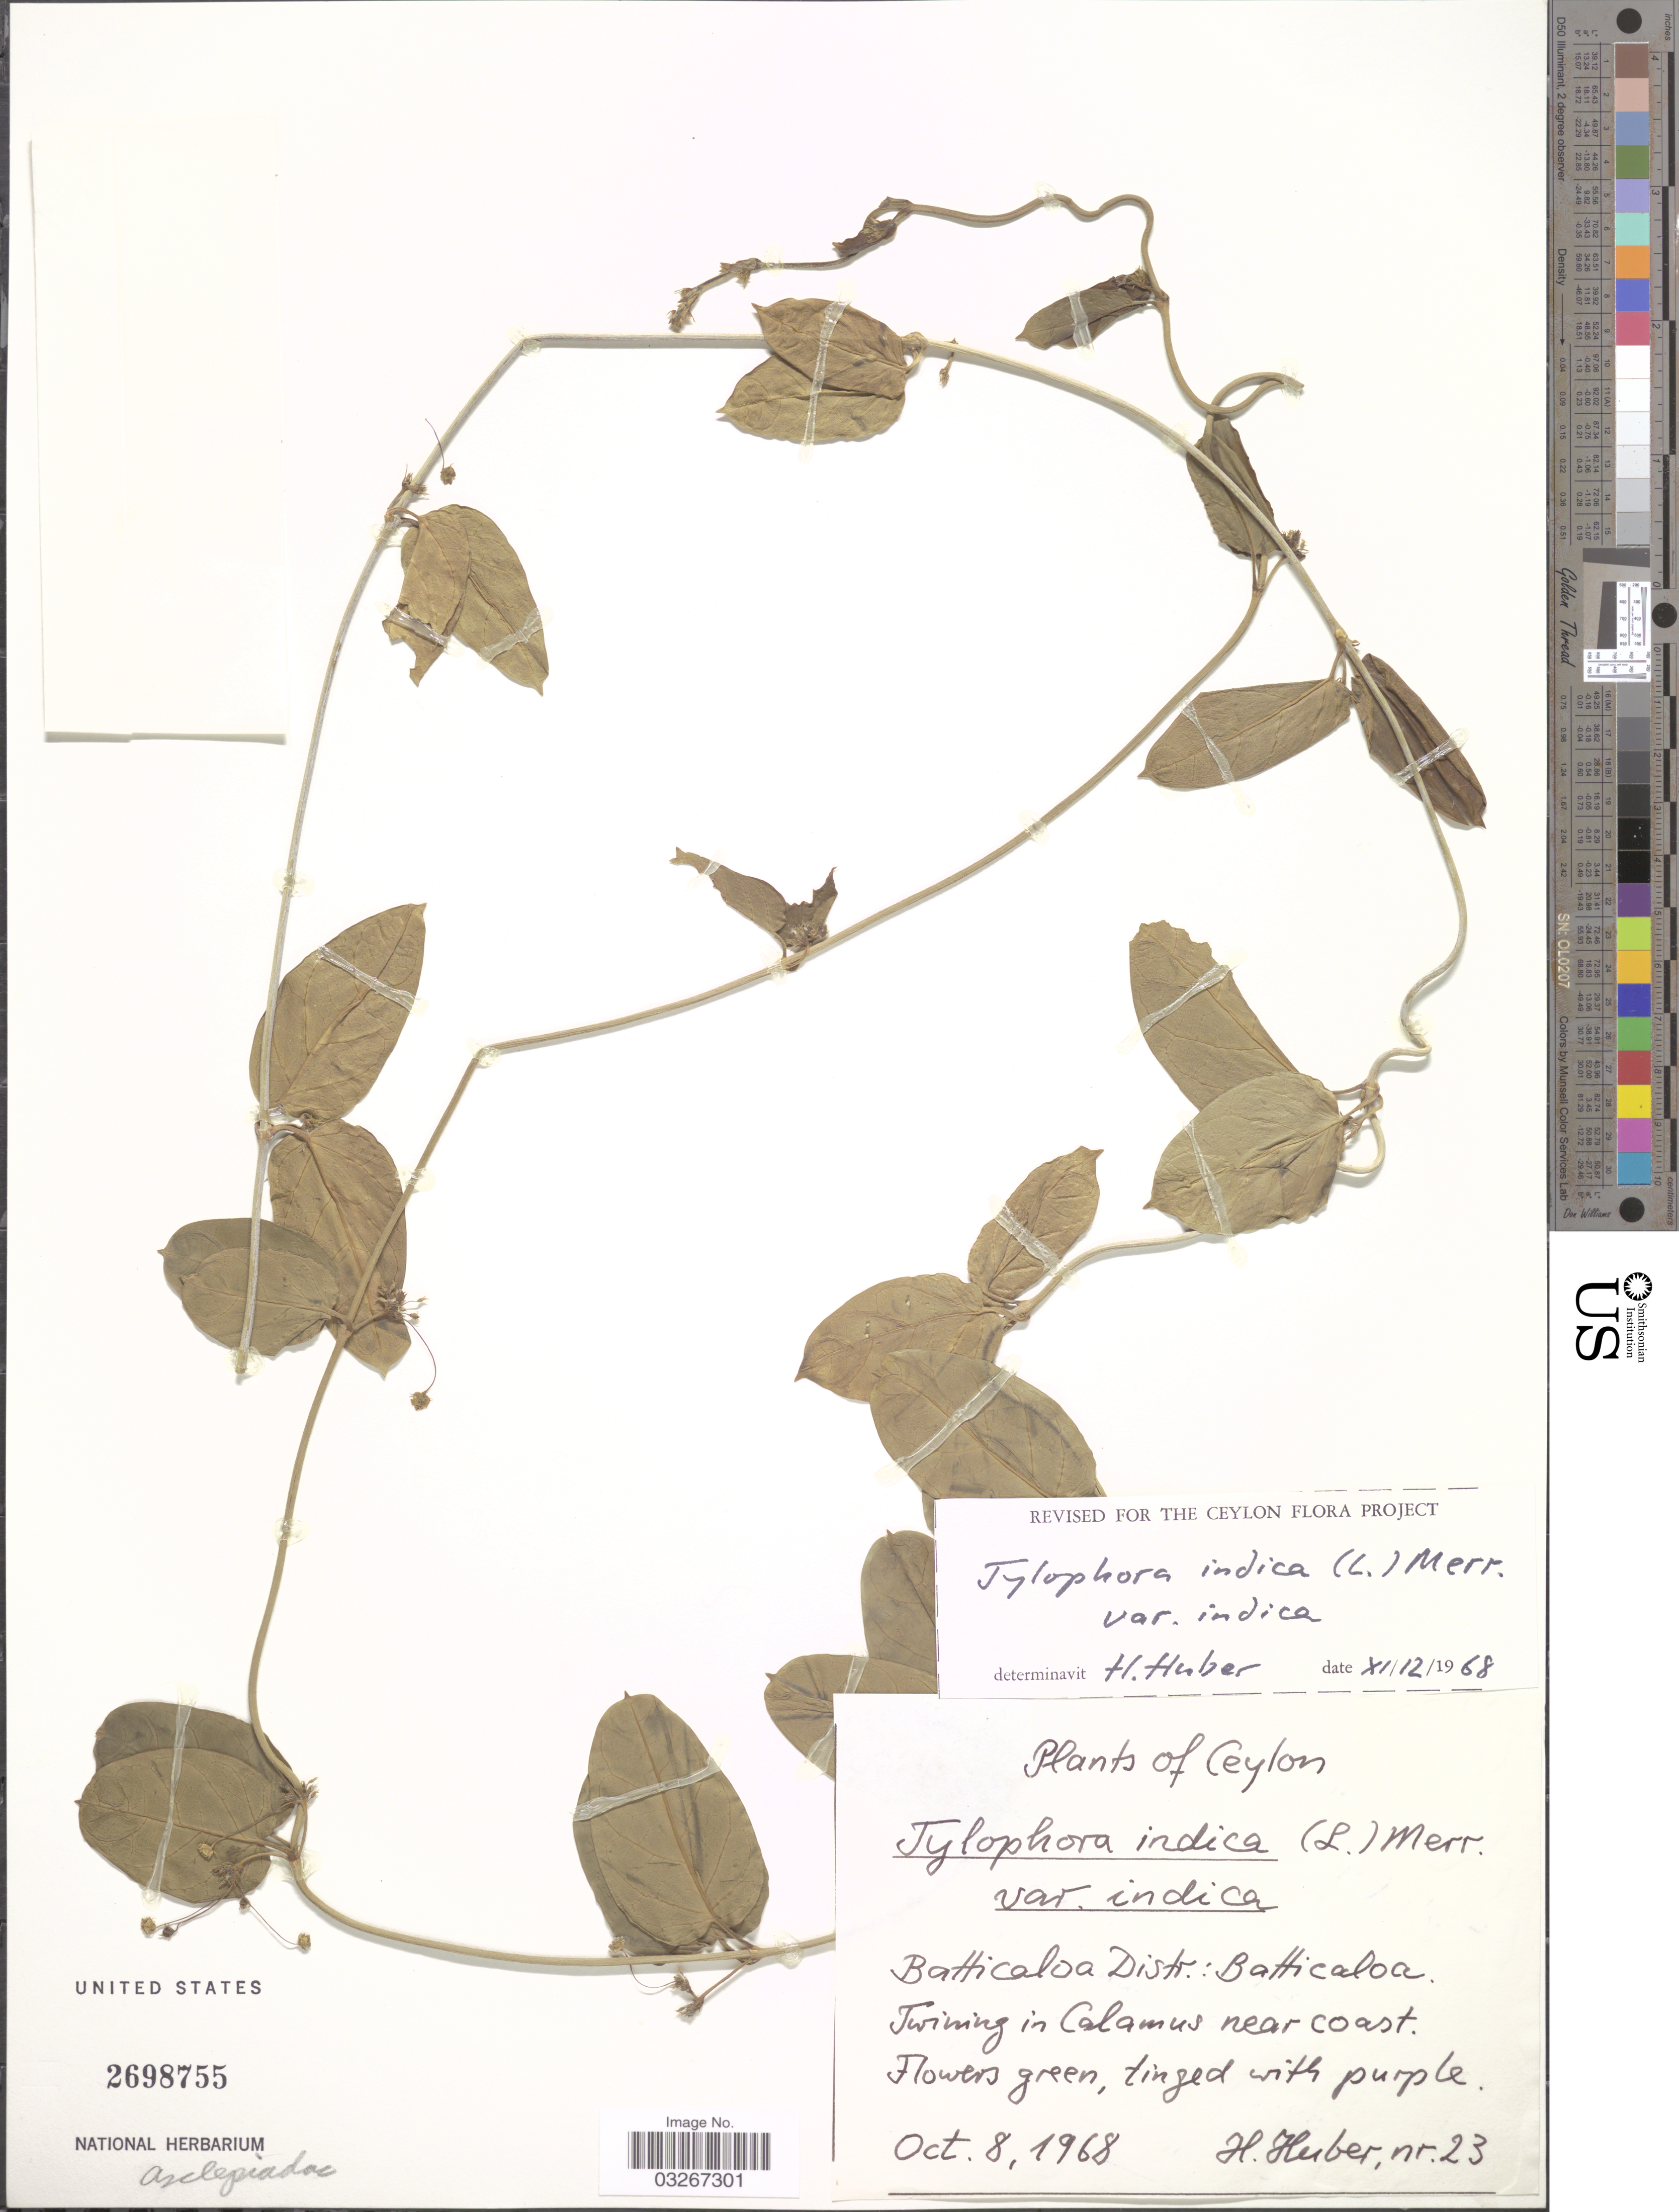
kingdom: Plantae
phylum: Tracheophyta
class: Magnoliopsida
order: Gentianales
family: Apocynaceae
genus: Tylophora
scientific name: Tylophora indica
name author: Merr.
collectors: H. Huber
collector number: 23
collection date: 1968-10-08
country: Sri Lanka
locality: Ceylon. Batticaloa Distr.: Batticaloa.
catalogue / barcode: US 2698755